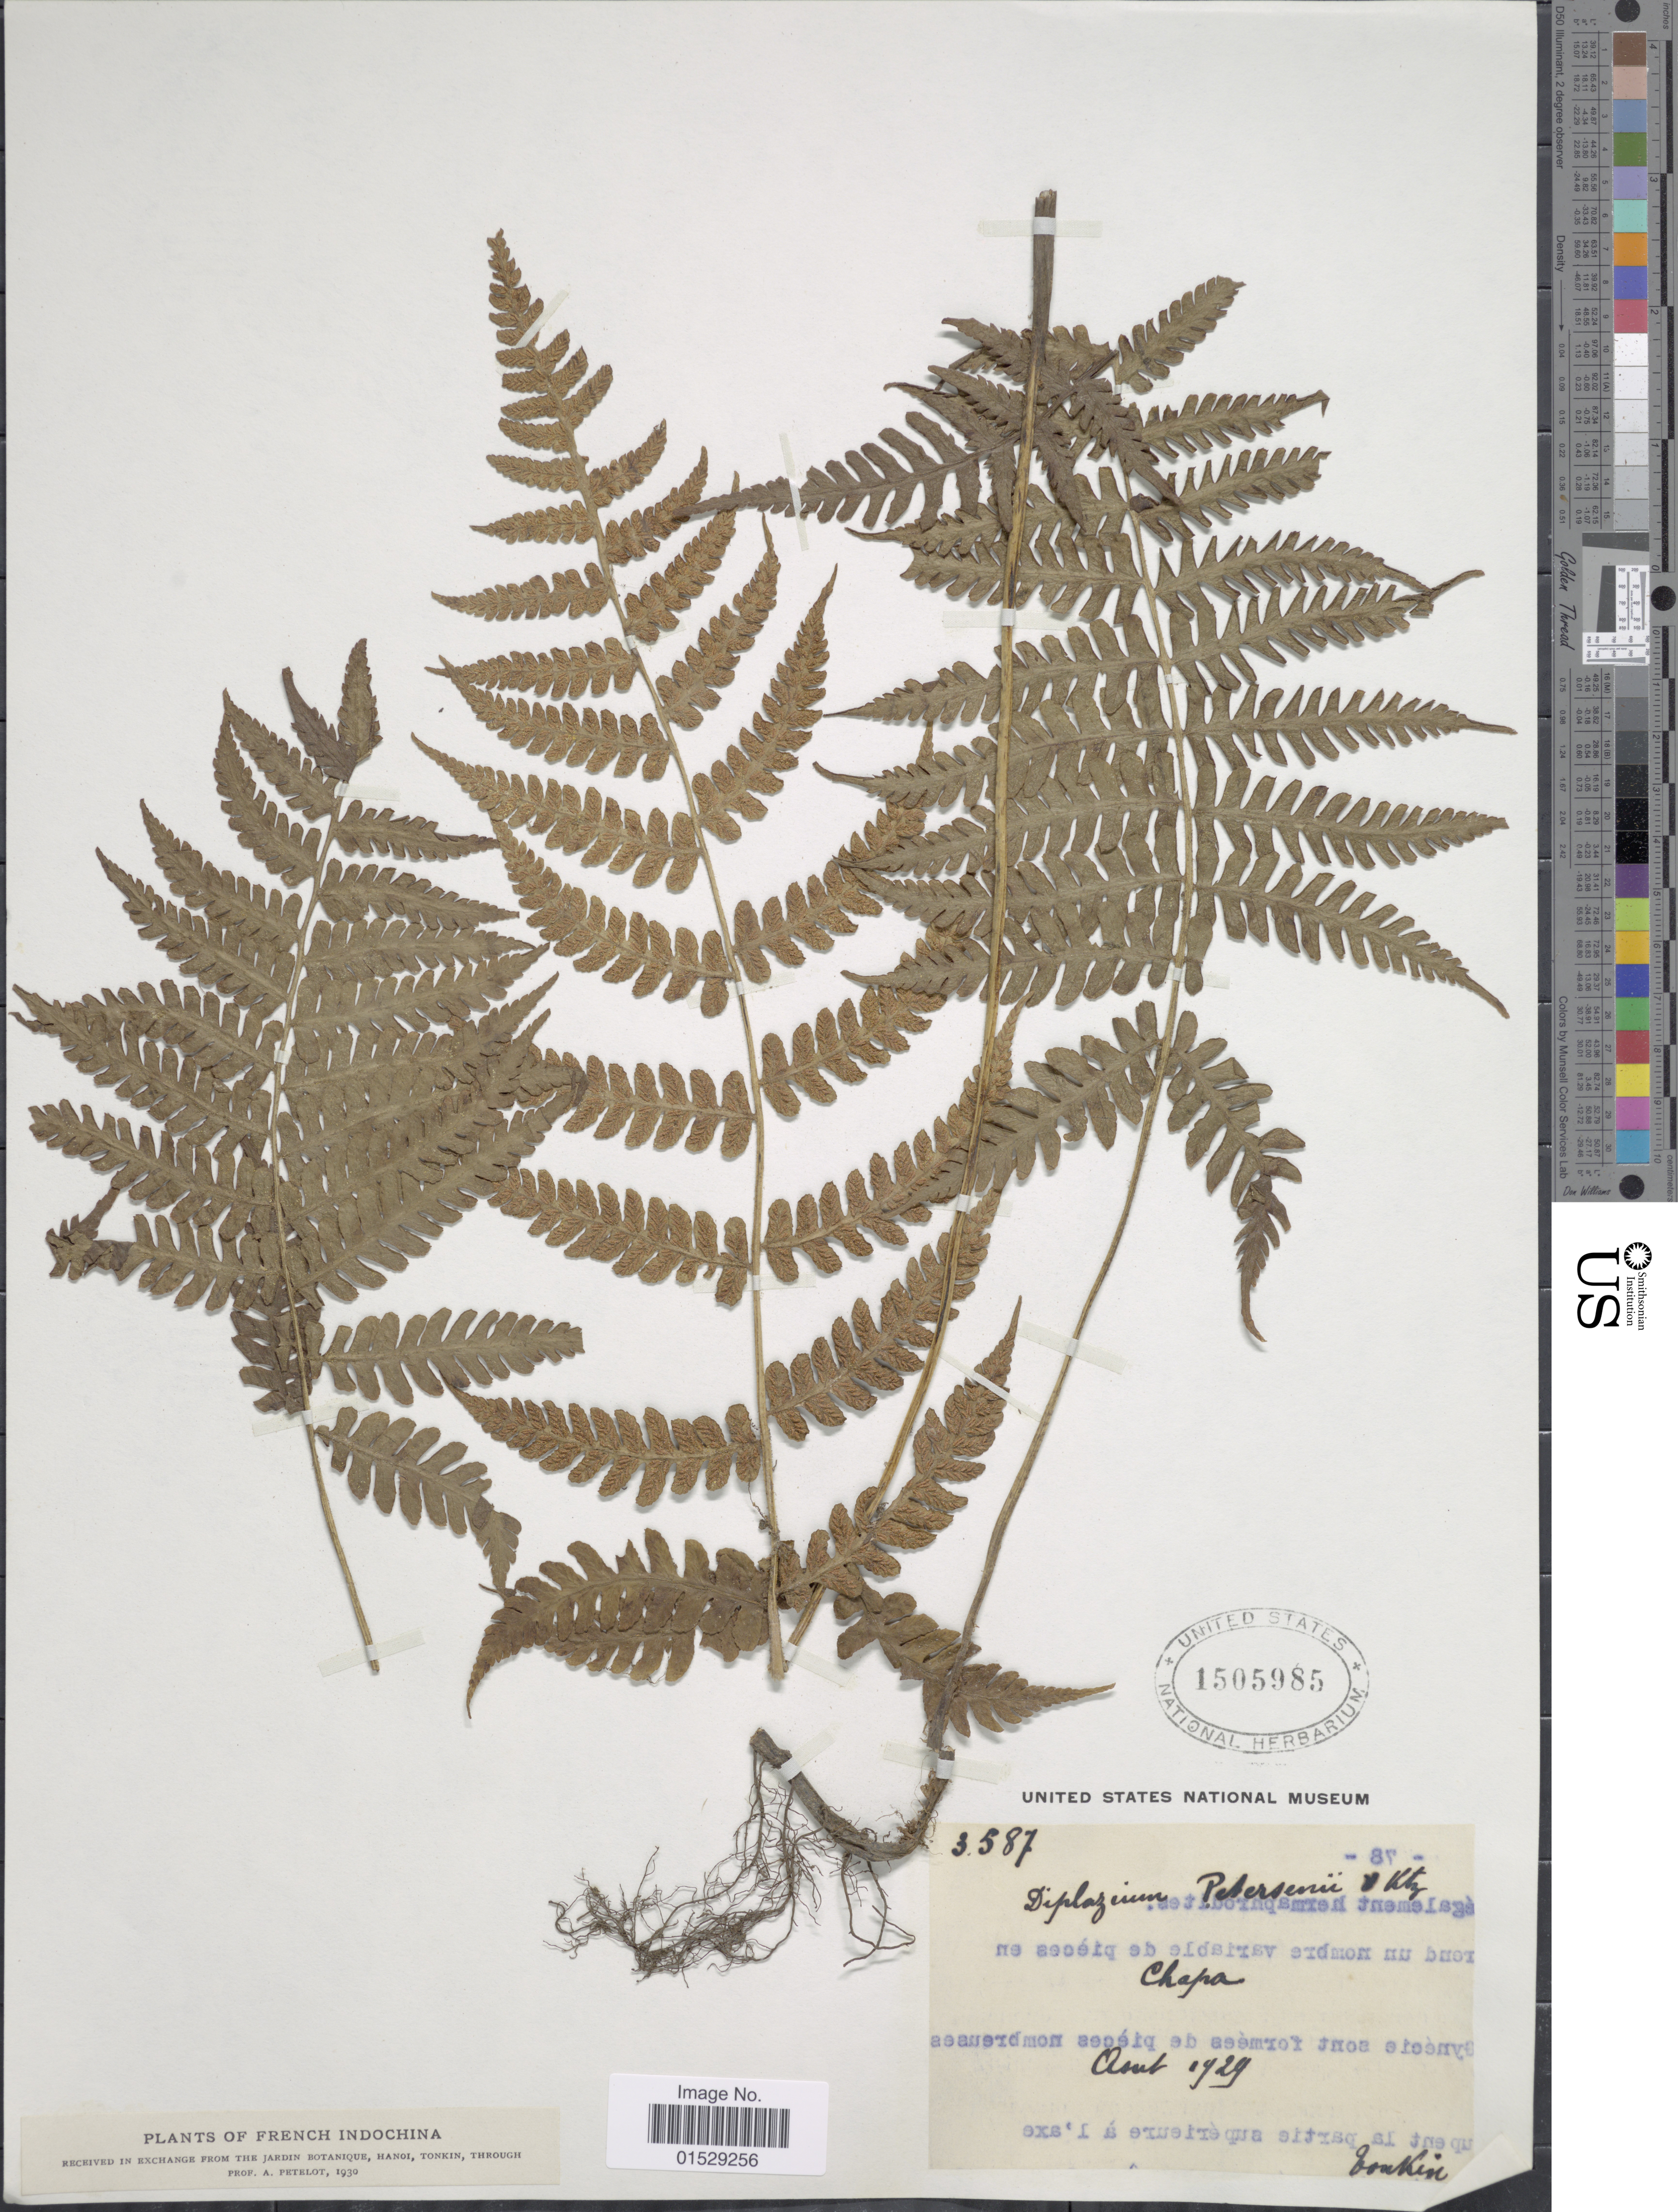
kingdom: Plantae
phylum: Tracheophyta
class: Polypodiopsida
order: Polypodiales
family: Athyriaceae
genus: Deparia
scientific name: Deparia petersenii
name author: (Kunze) M. Kato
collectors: A. Petelot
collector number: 3587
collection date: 1929-08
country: Vietnam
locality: Tonkin. Chapa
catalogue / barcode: US 1505985